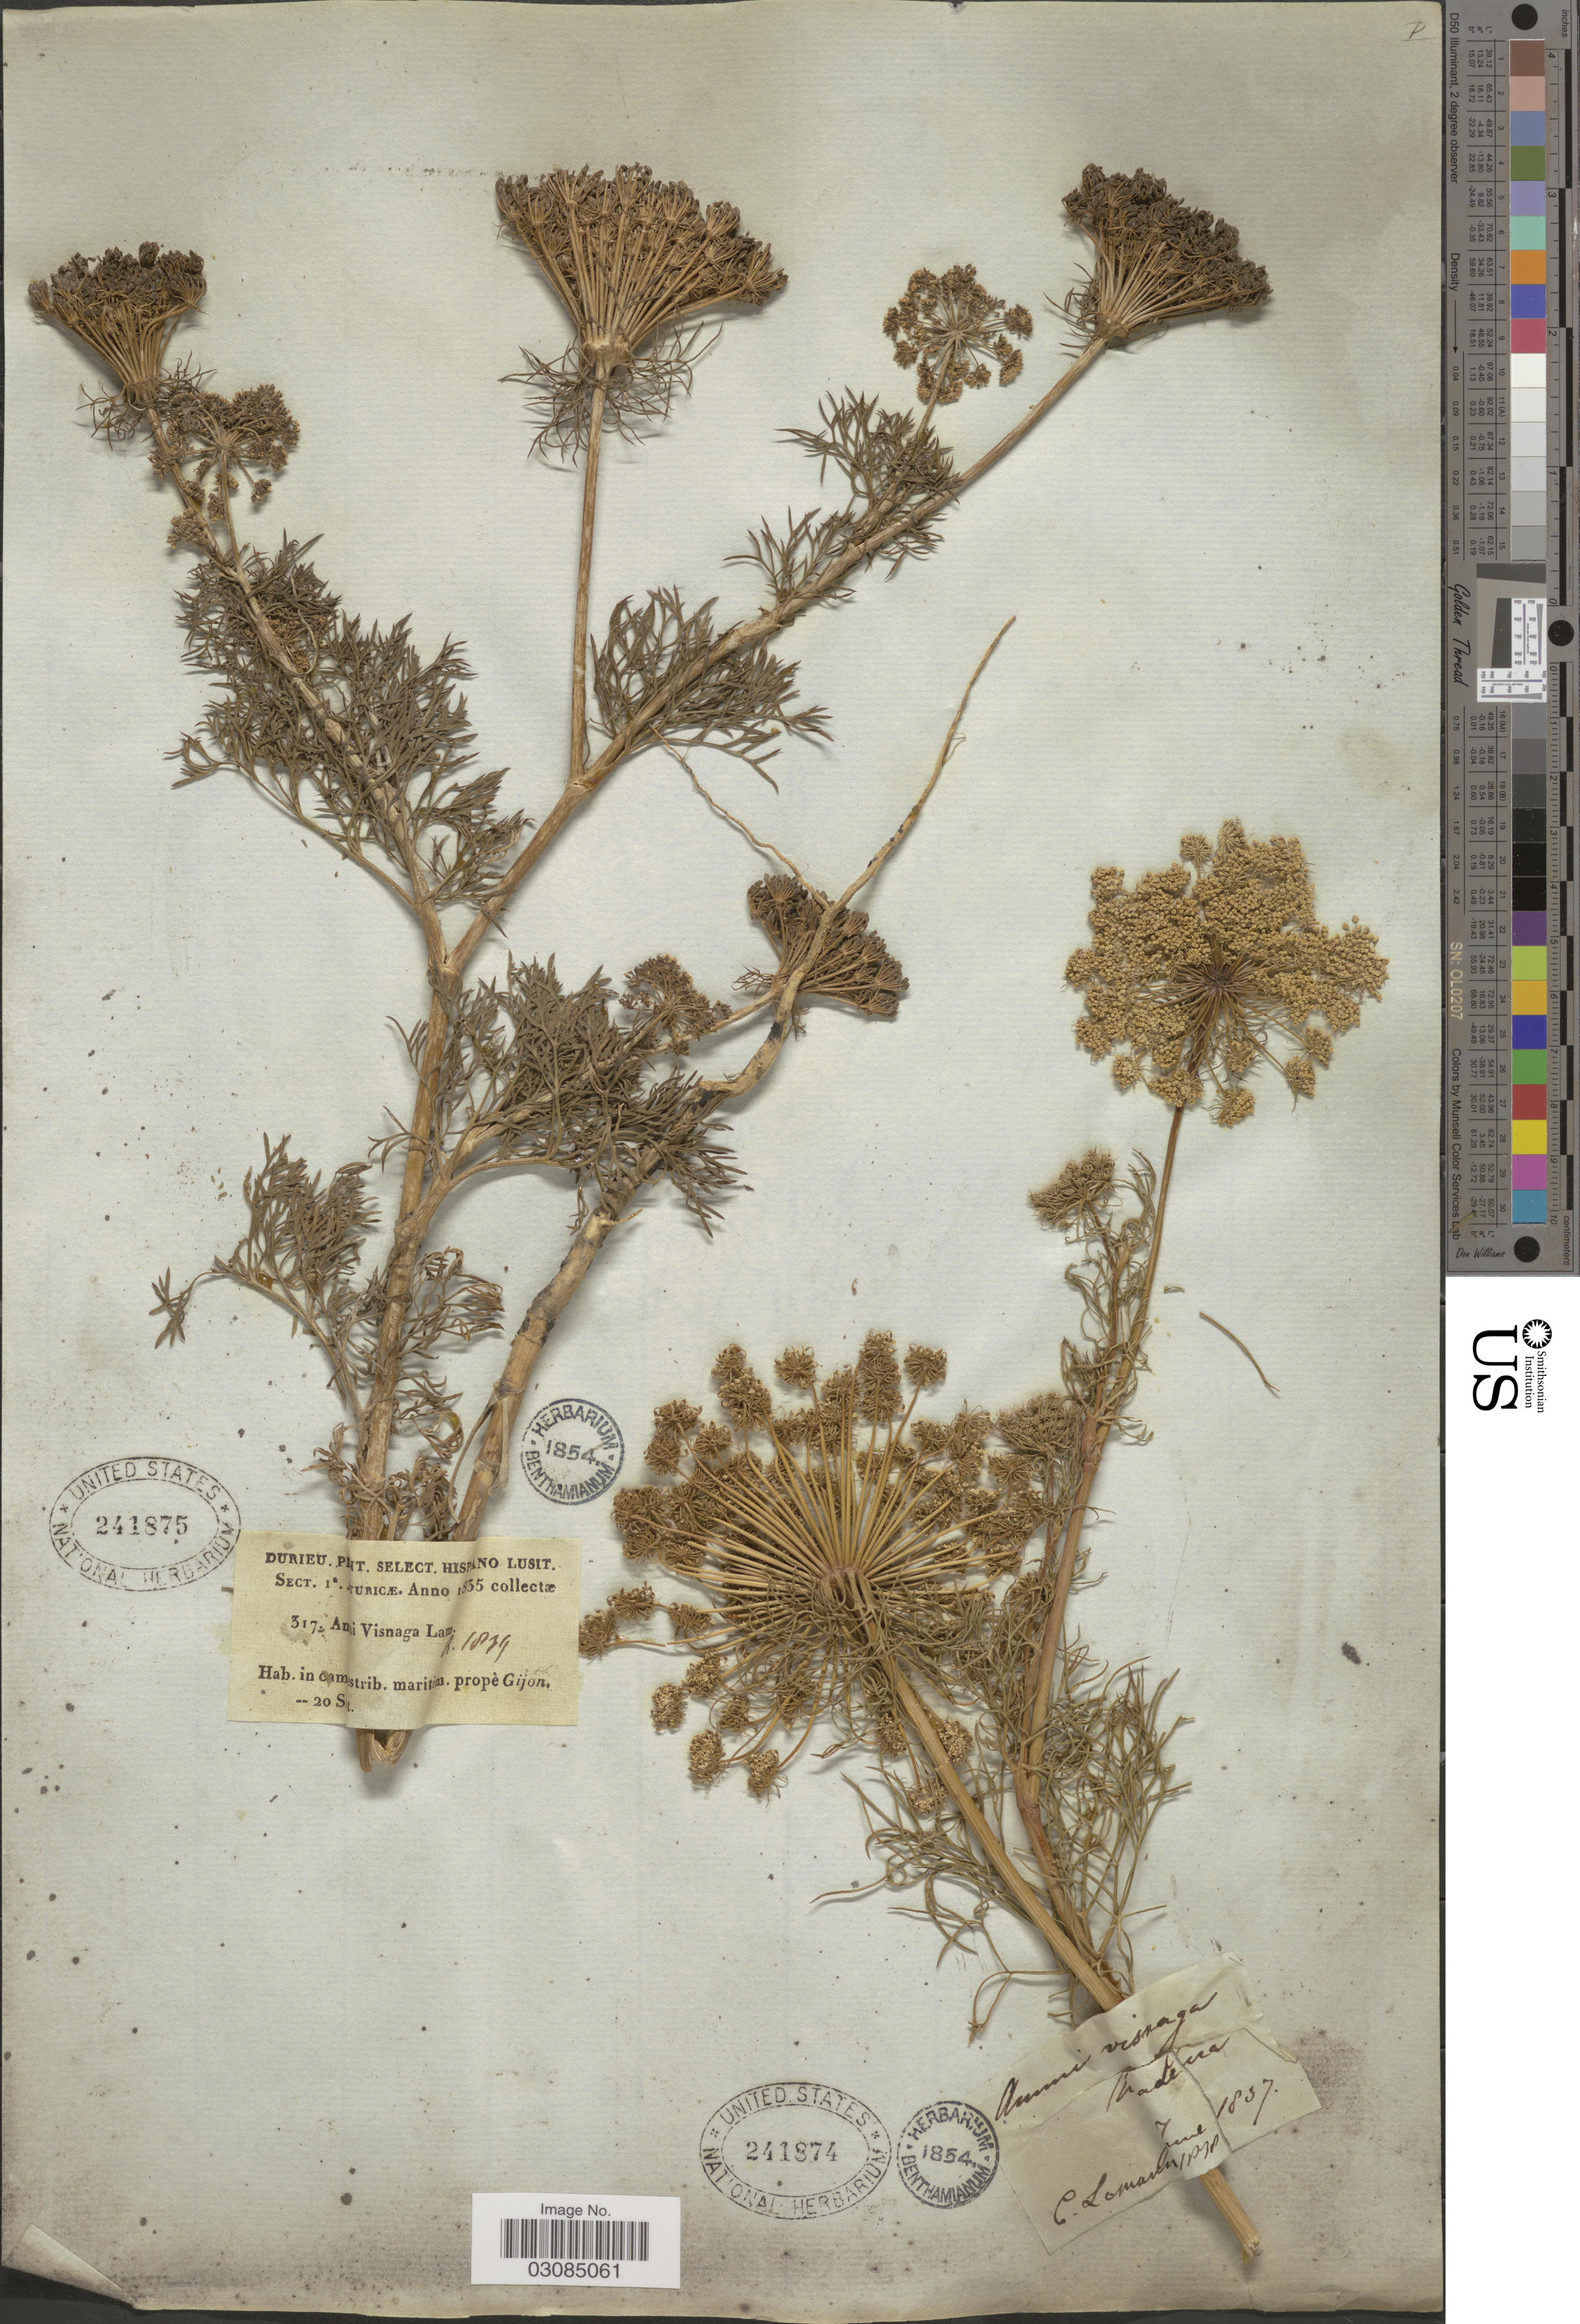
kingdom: Plantae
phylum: Tracheophyta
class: Magnoliopsida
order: Apiales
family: Apiaceae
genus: Ammi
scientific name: Ammi visnaga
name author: (L.) Lam.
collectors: C. Lomann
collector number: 1838*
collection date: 1837-06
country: Portugal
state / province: Madeira (Aut. Reg.)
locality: Madeira.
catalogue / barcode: US 241874